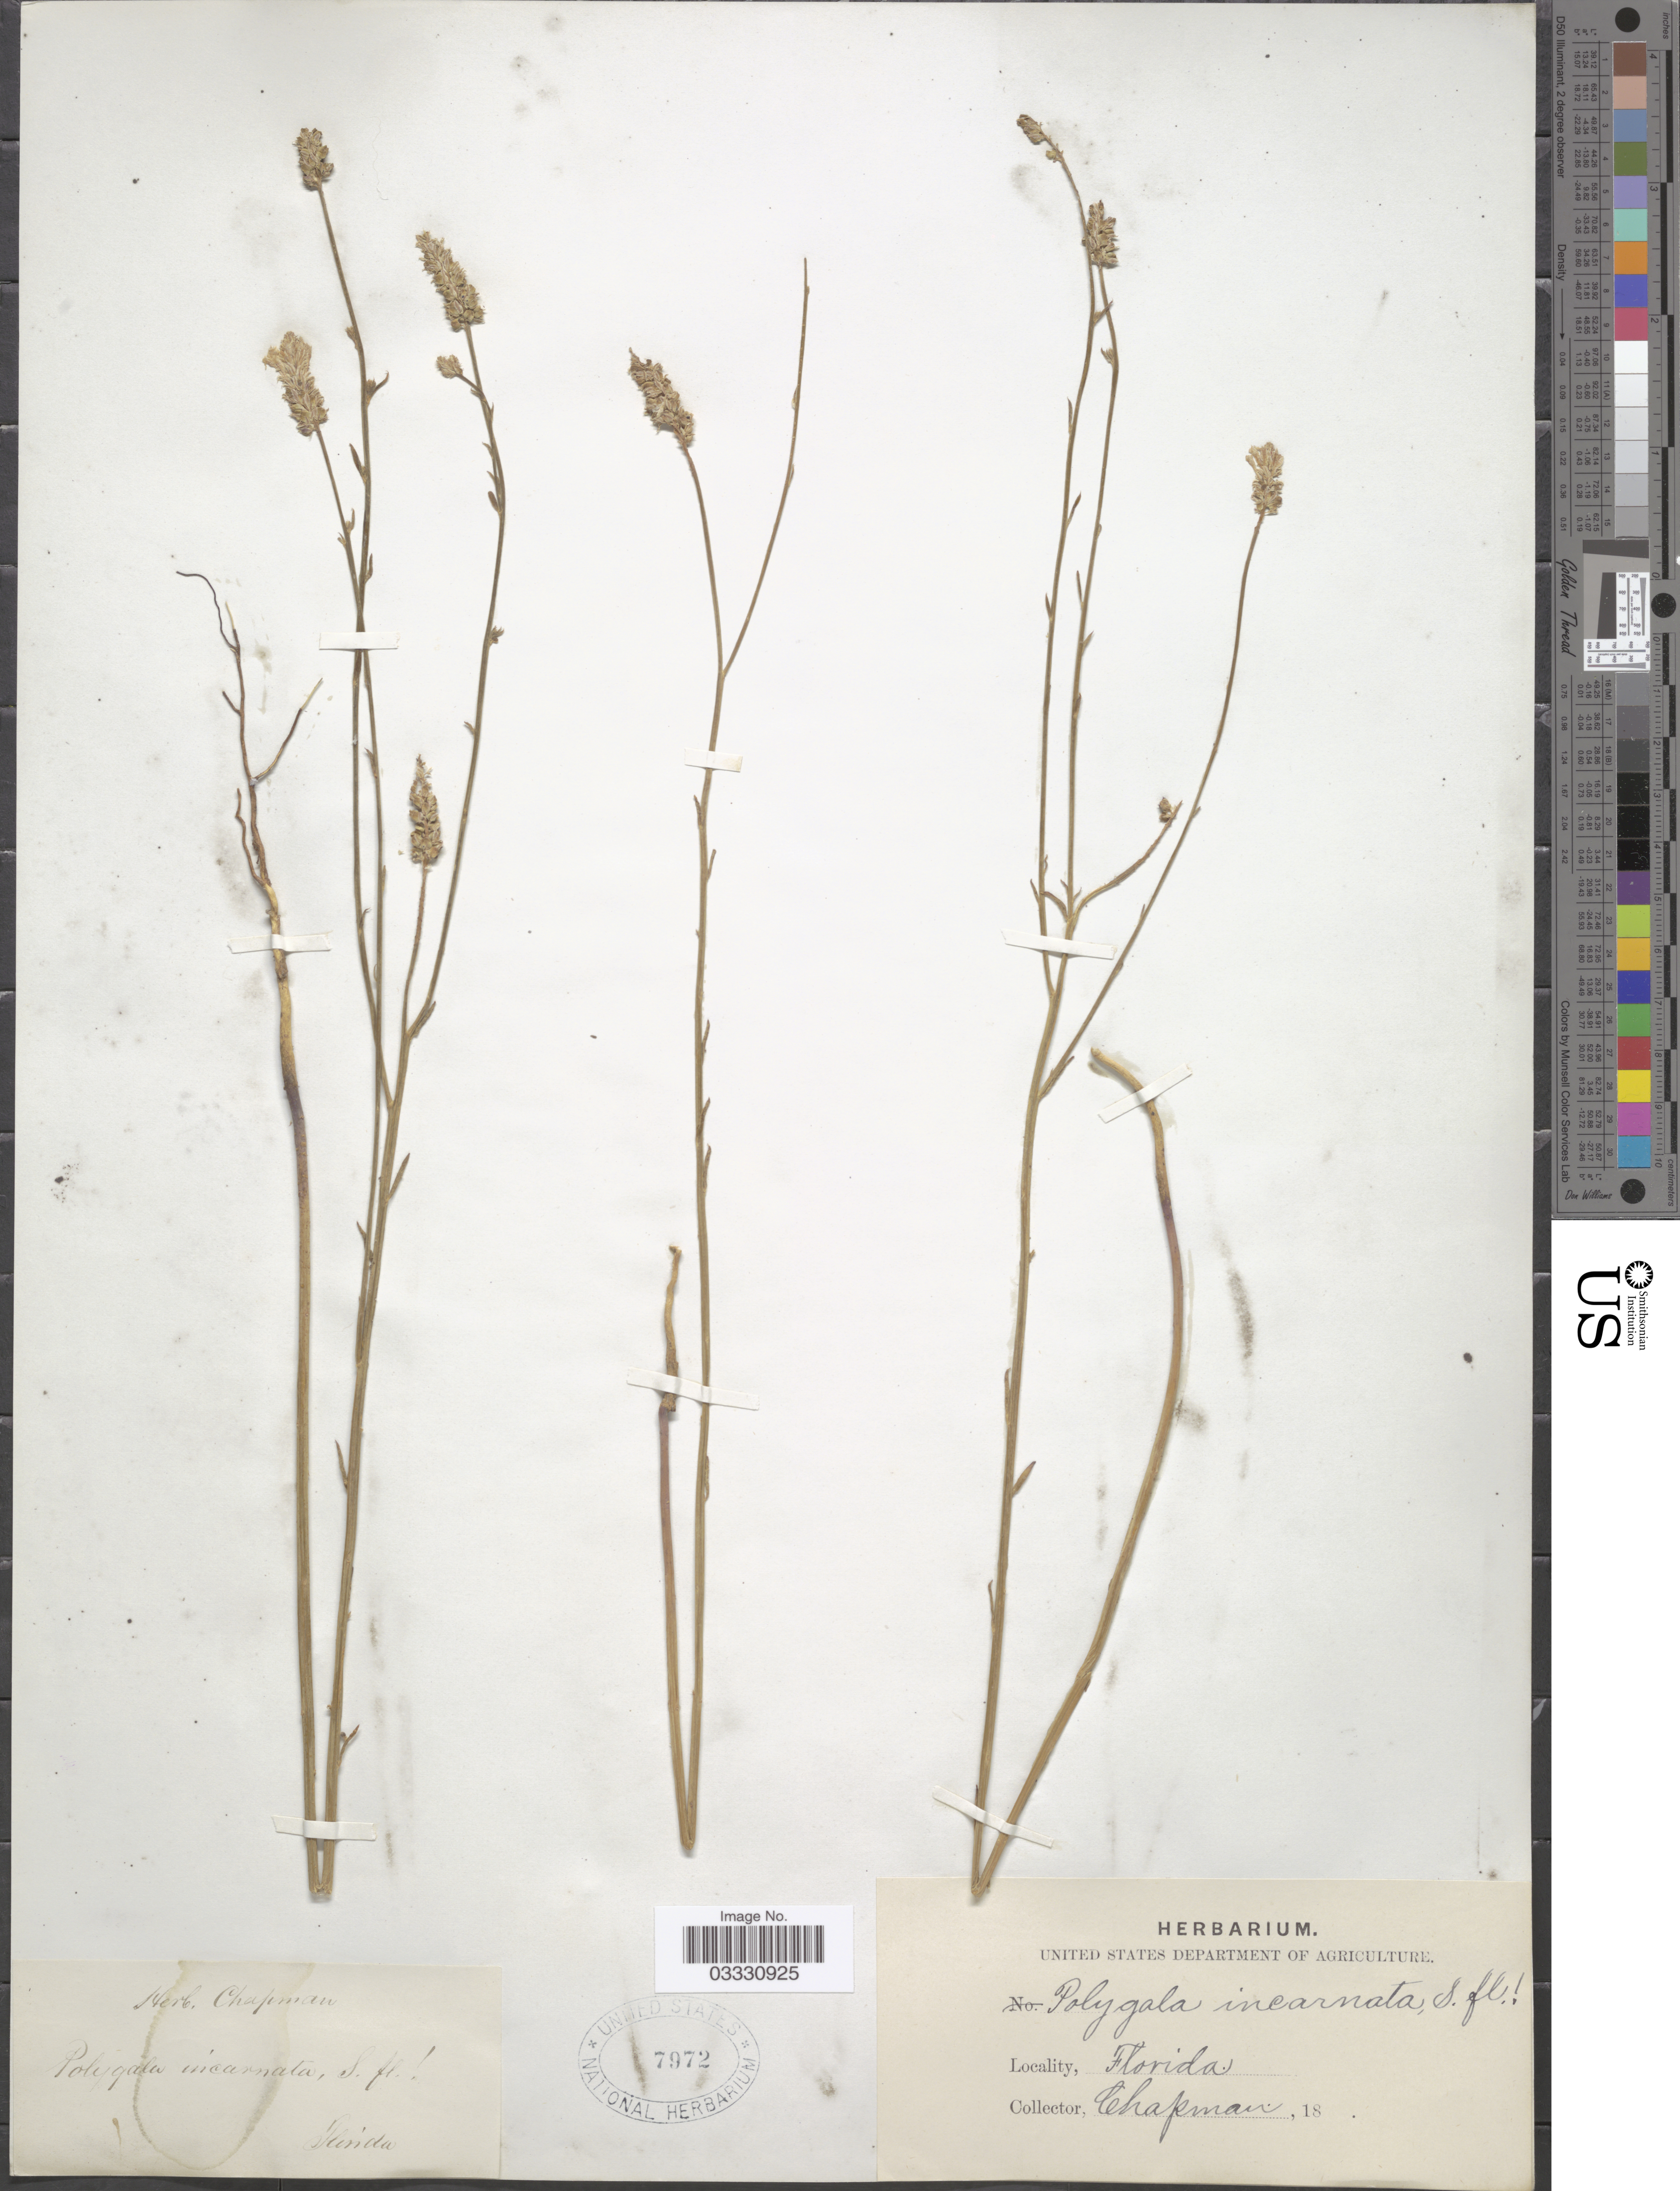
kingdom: Plantae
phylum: Tracheophyta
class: Magnoliopsida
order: Fabales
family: Polygalaceae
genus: Polygala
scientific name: Polygala incarnata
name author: L.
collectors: A. Chapman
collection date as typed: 18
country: United States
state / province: Florida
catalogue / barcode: US 7972